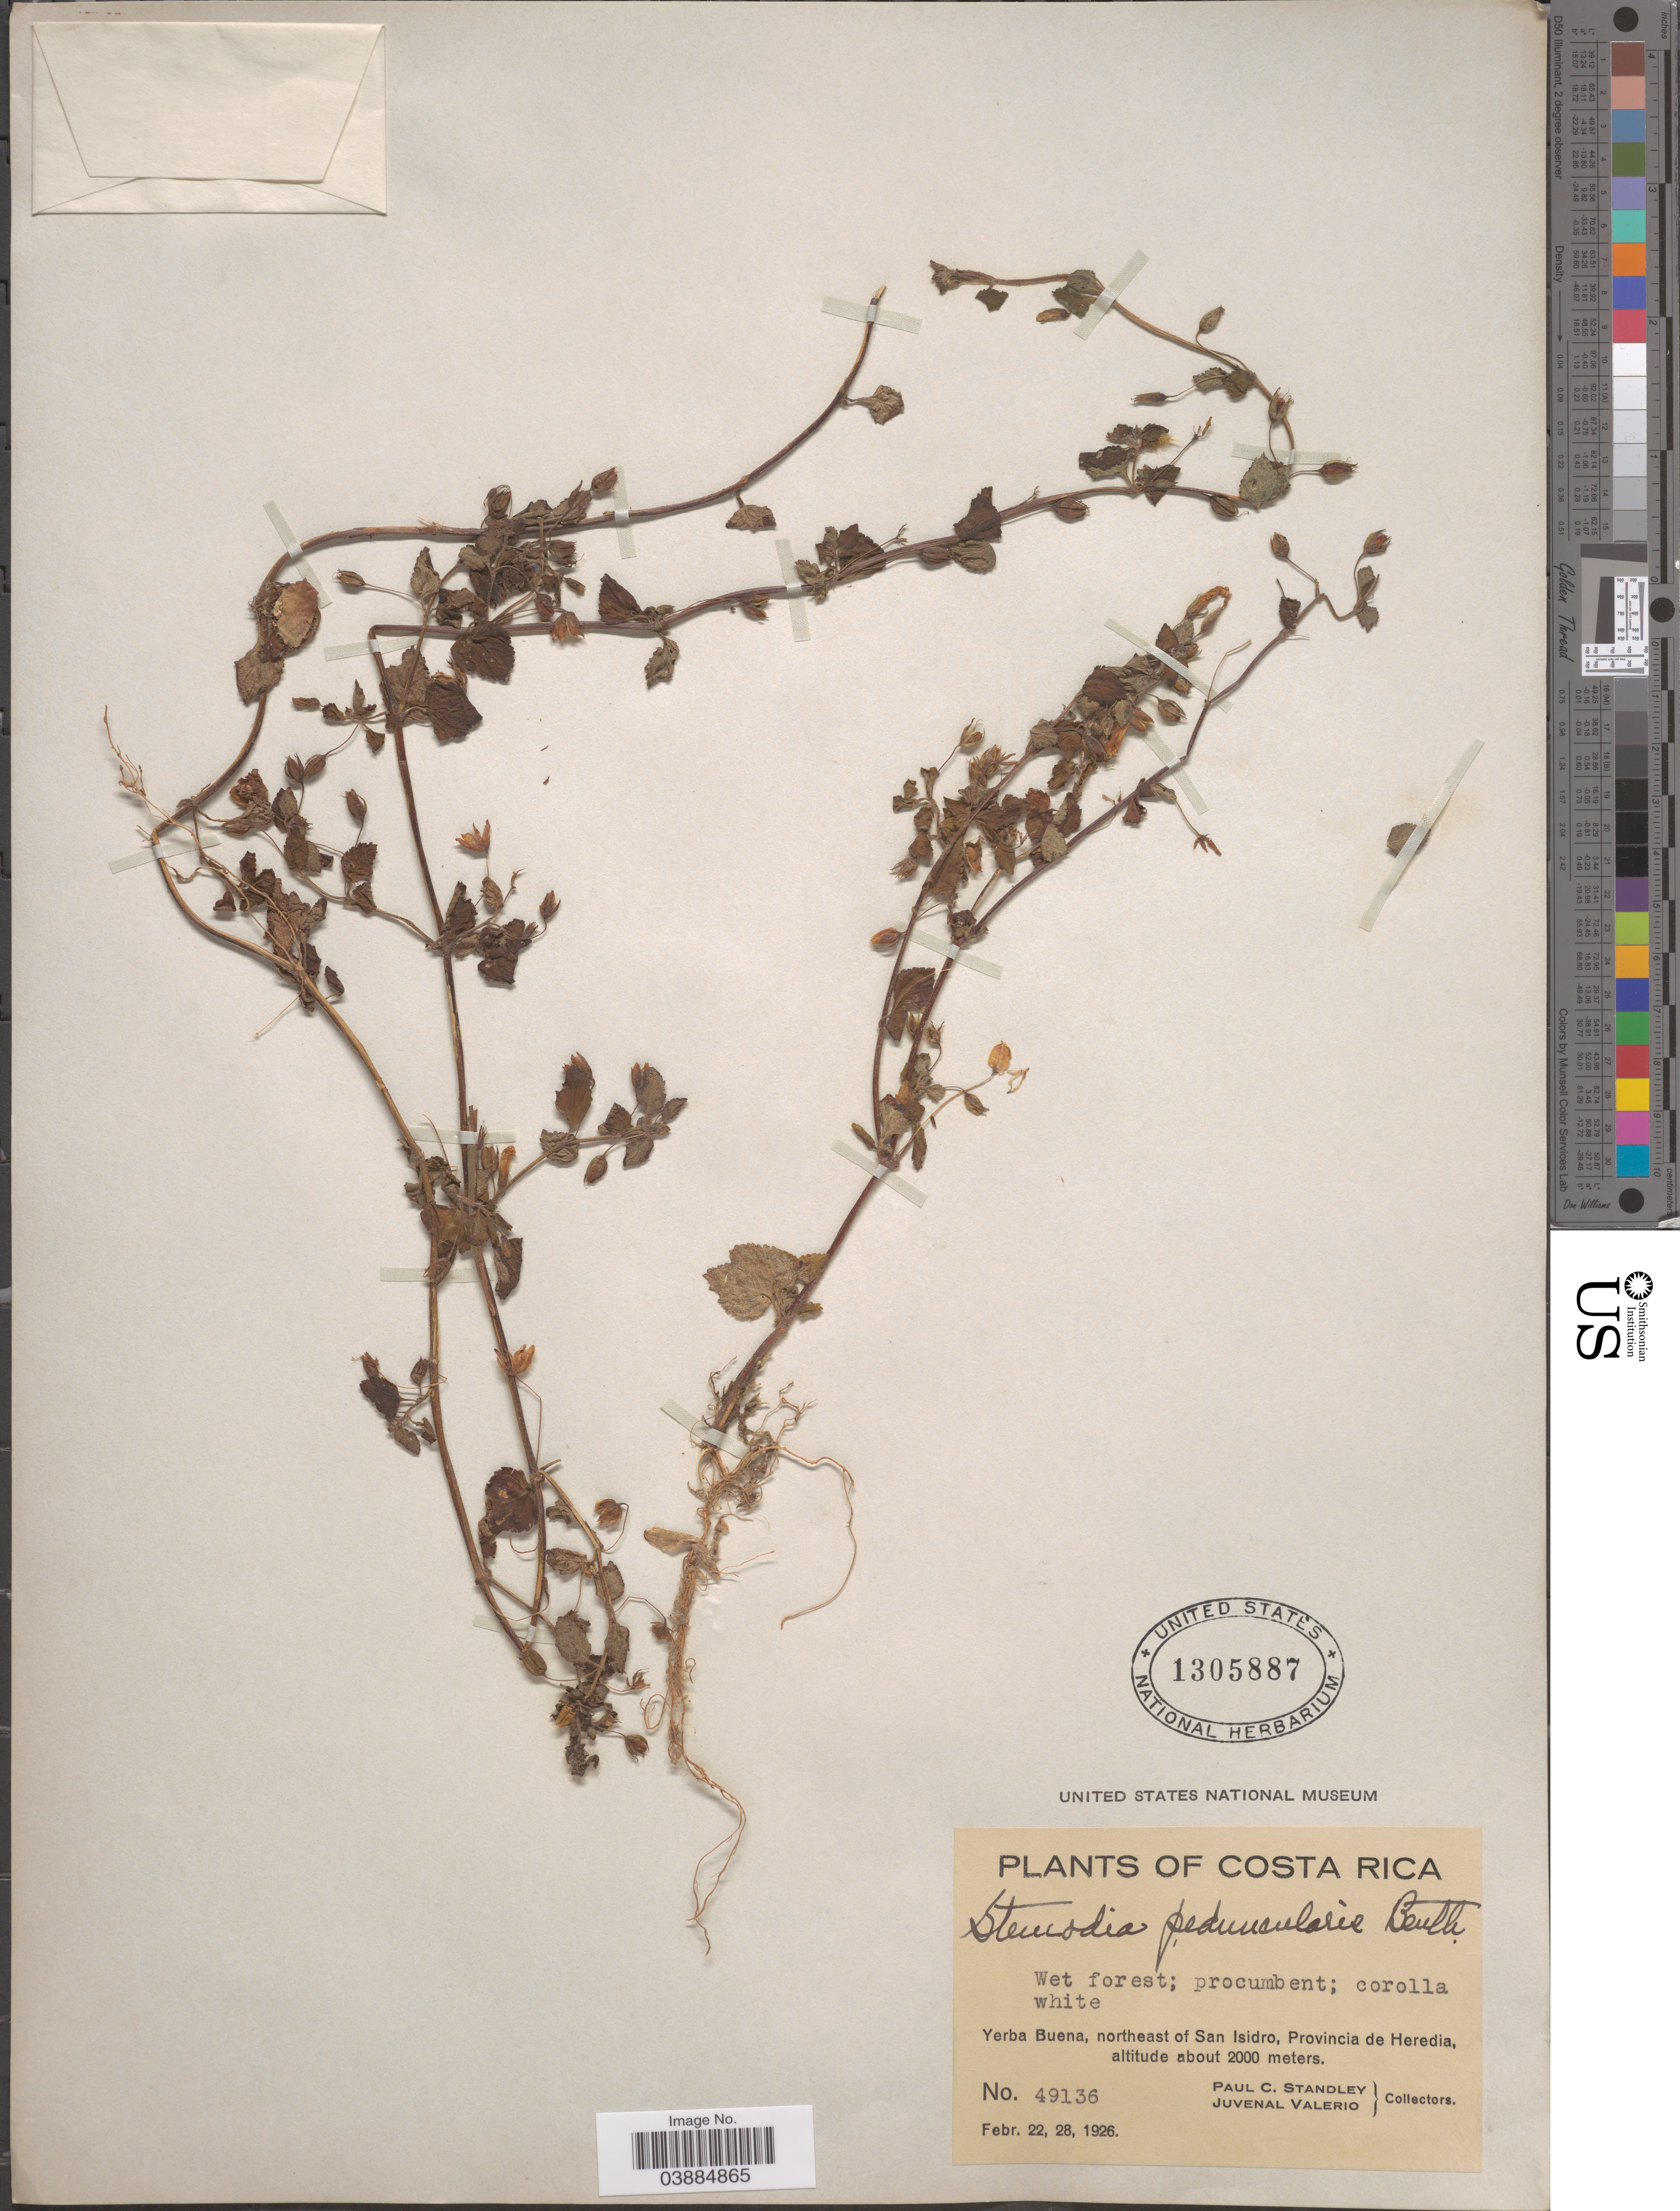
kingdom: Plantae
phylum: Tracheophyta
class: Magnoliopsida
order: Lamiales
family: Plantaginaceae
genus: Stemodia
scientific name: Stemodia peduncularis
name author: Benth.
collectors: P. C. Standley & J. Valerio R.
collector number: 49136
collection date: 1926-02-22/1926-02-28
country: Costa Rica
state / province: Heredia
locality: Yerba Buena, northeast of San Isidro.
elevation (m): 2000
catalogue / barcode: US 1305887